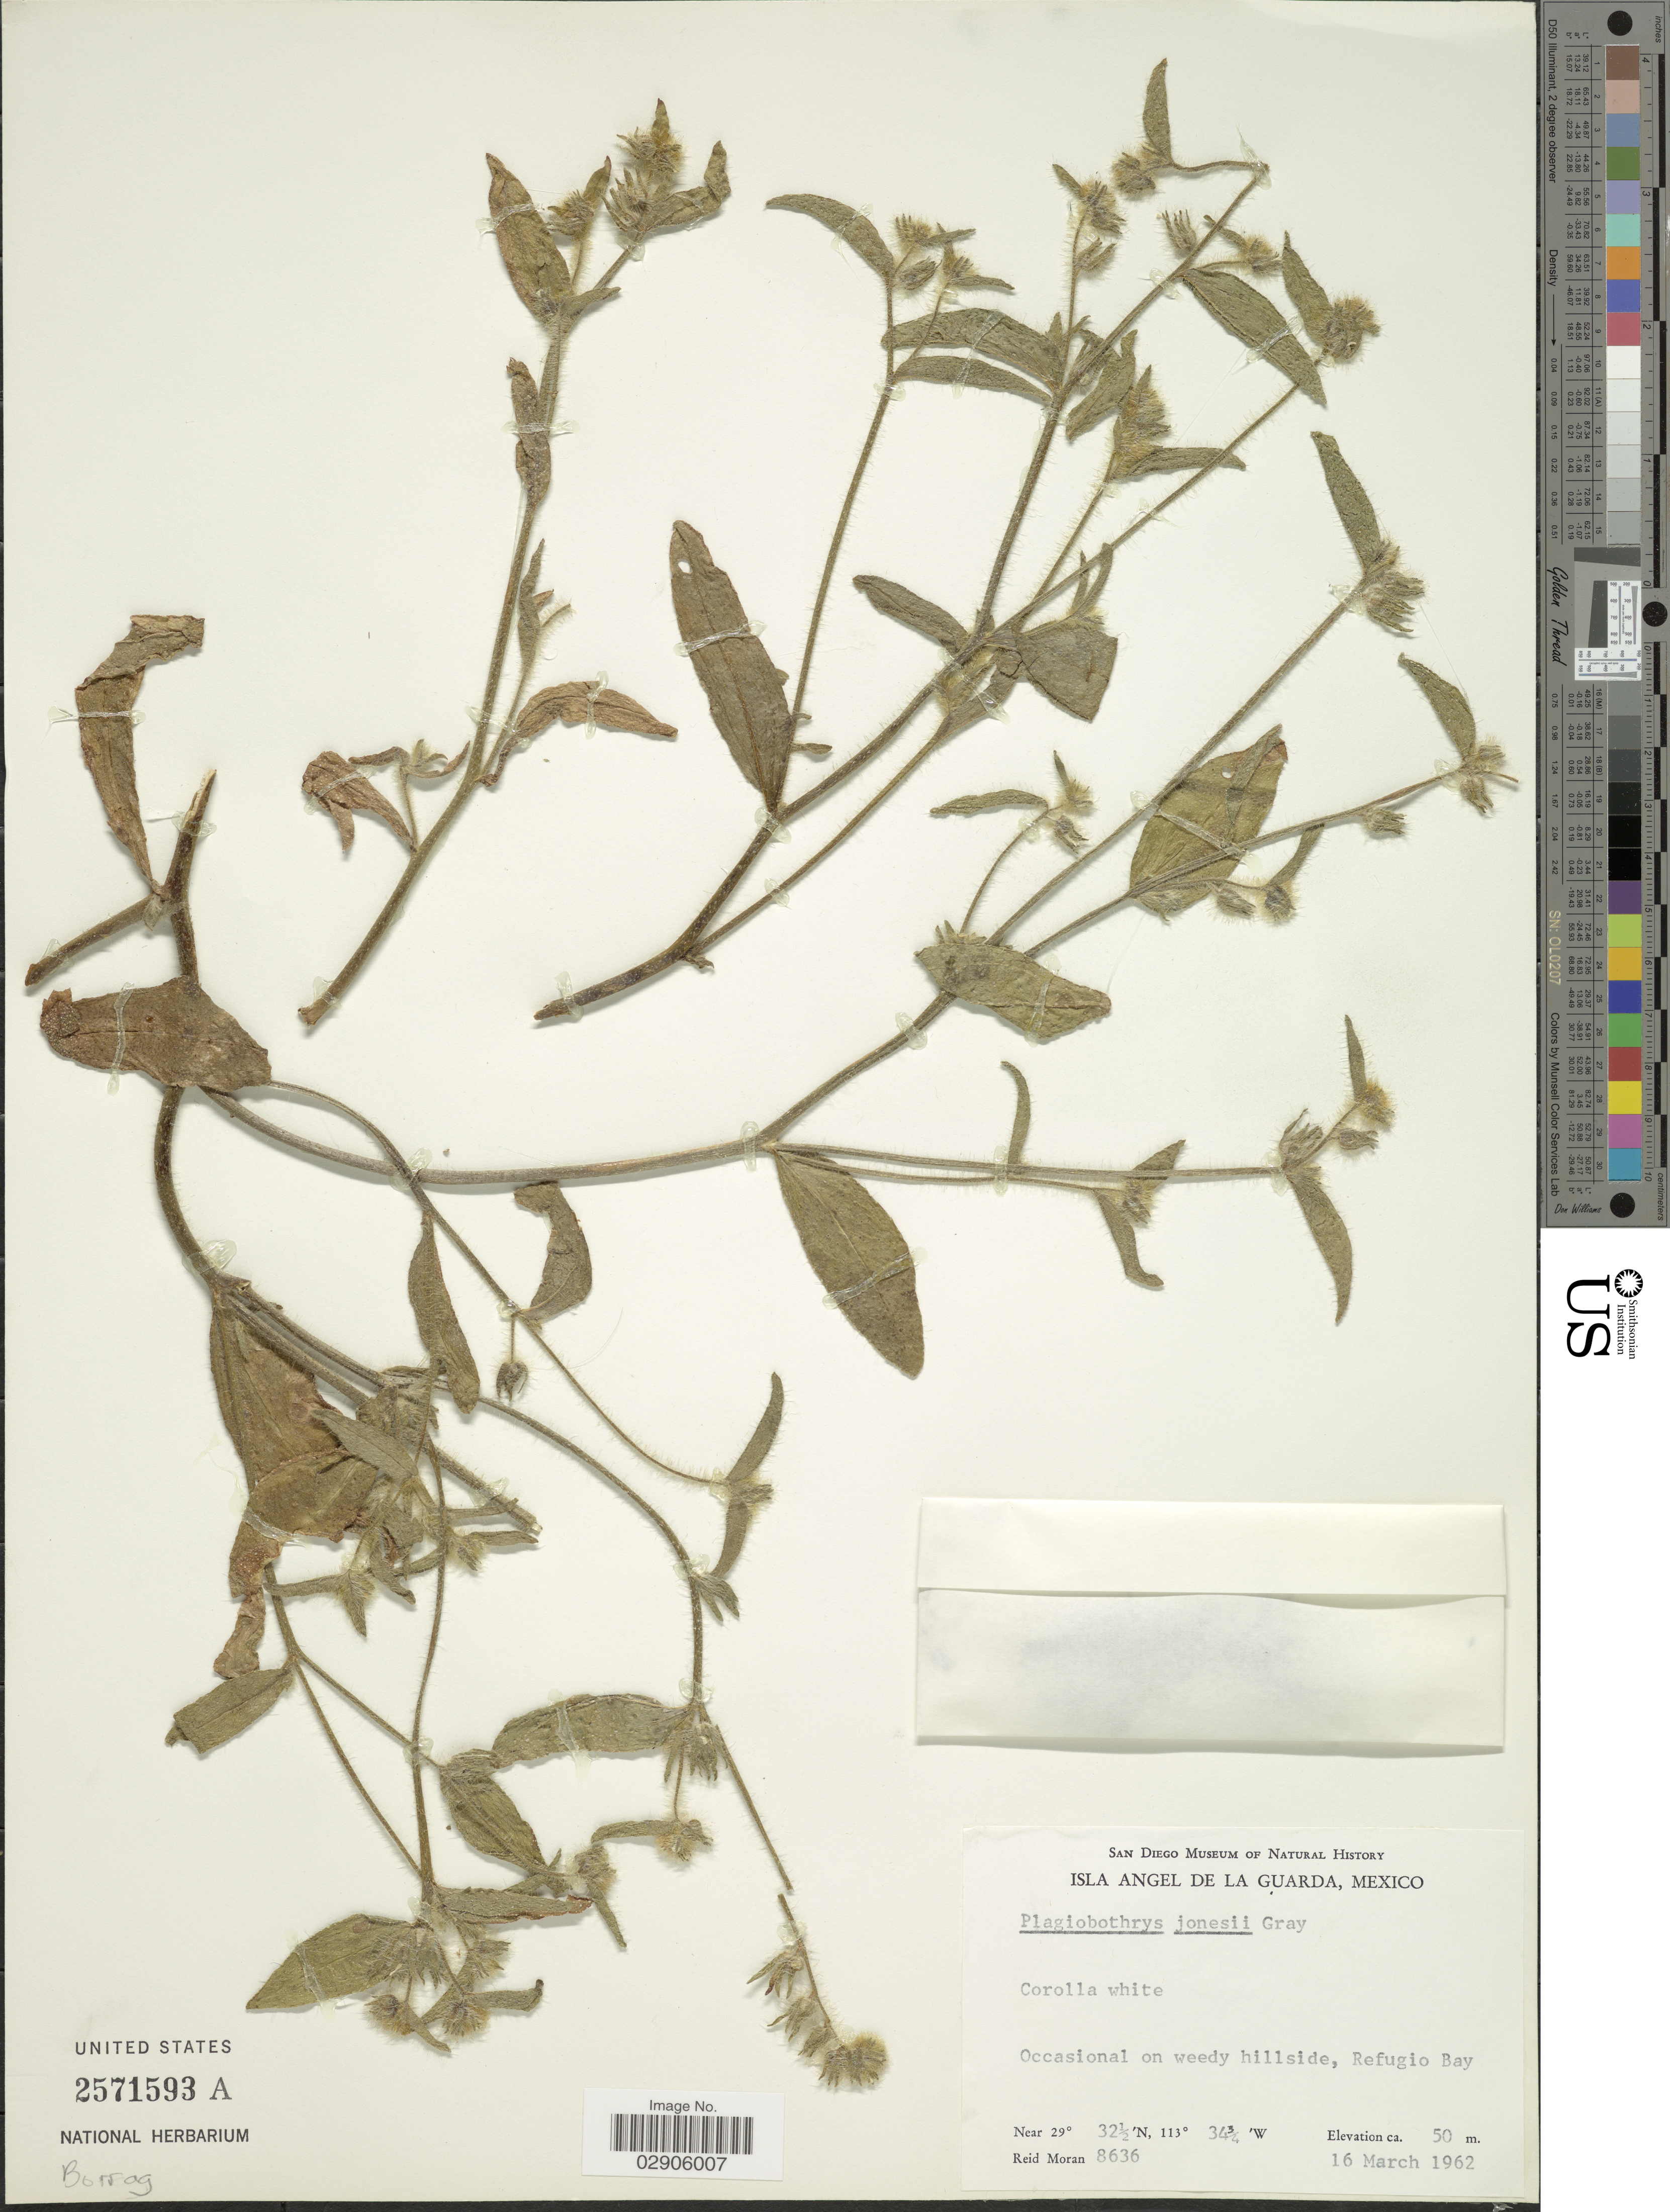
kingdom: Plantae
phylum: Tracheophyta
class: Magnoliopsida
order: Boraginales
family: Boraginaceae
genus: Plagiobothrys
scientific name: Plagiobothrys jonesii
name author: A. Gray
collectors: R. Moran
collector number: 8636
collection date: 1962-03-16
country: Mexico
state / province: Baja California Norte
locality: Isla Angel De La Guarda, Mexico, Occasional on weedy hillside, Refugio Bay.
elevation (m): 50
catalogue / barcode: US 2571593A